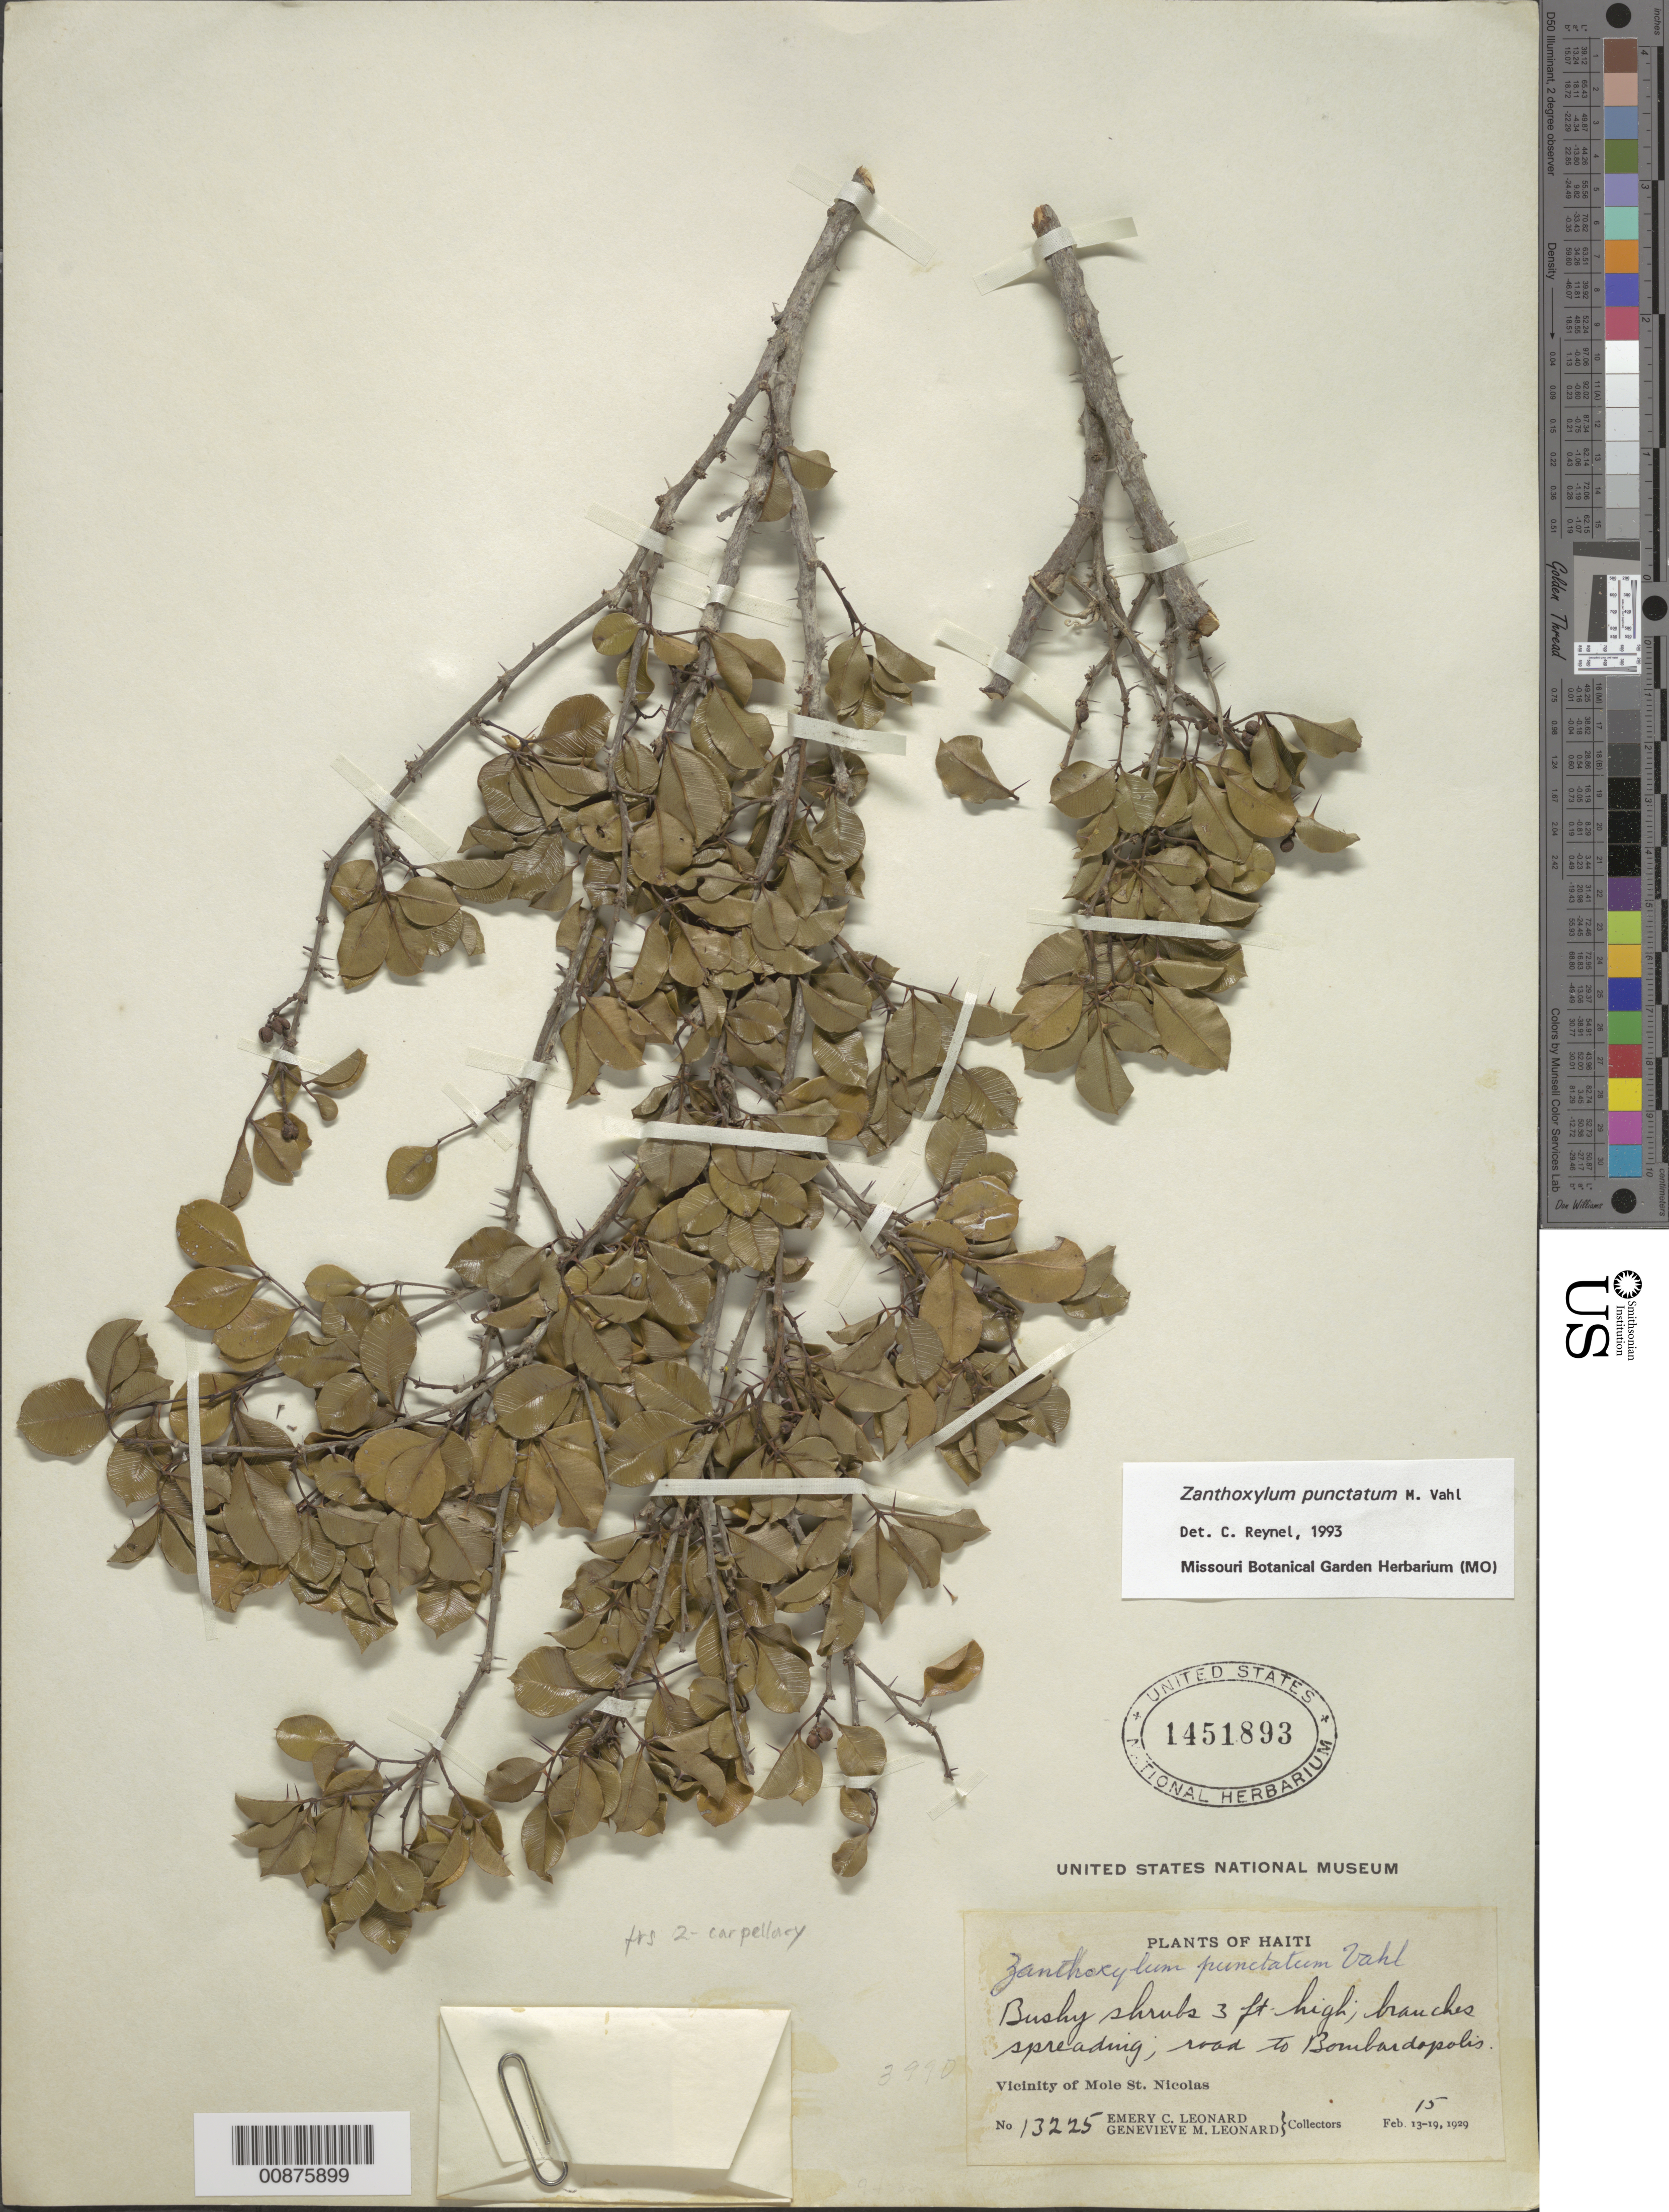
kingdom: Plantae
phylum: Tracheophyta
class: Magnoliopsida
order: Sapindales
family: Rutaceae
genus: Zanthoxylum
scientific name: Zanthoxylum punctatum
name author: Vahl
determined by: Reynel, Carlos A., (MO), Missouri Botanical Garden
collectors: E. C. Leonard & G. M. Leonard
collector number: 13225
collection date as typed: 15 Feb 1929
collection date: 1929-02-15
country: Haiti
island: Hispaniola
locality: Vicinity of Mole St. Nicolas, road to Bombardopolis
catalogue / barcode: US 1451893